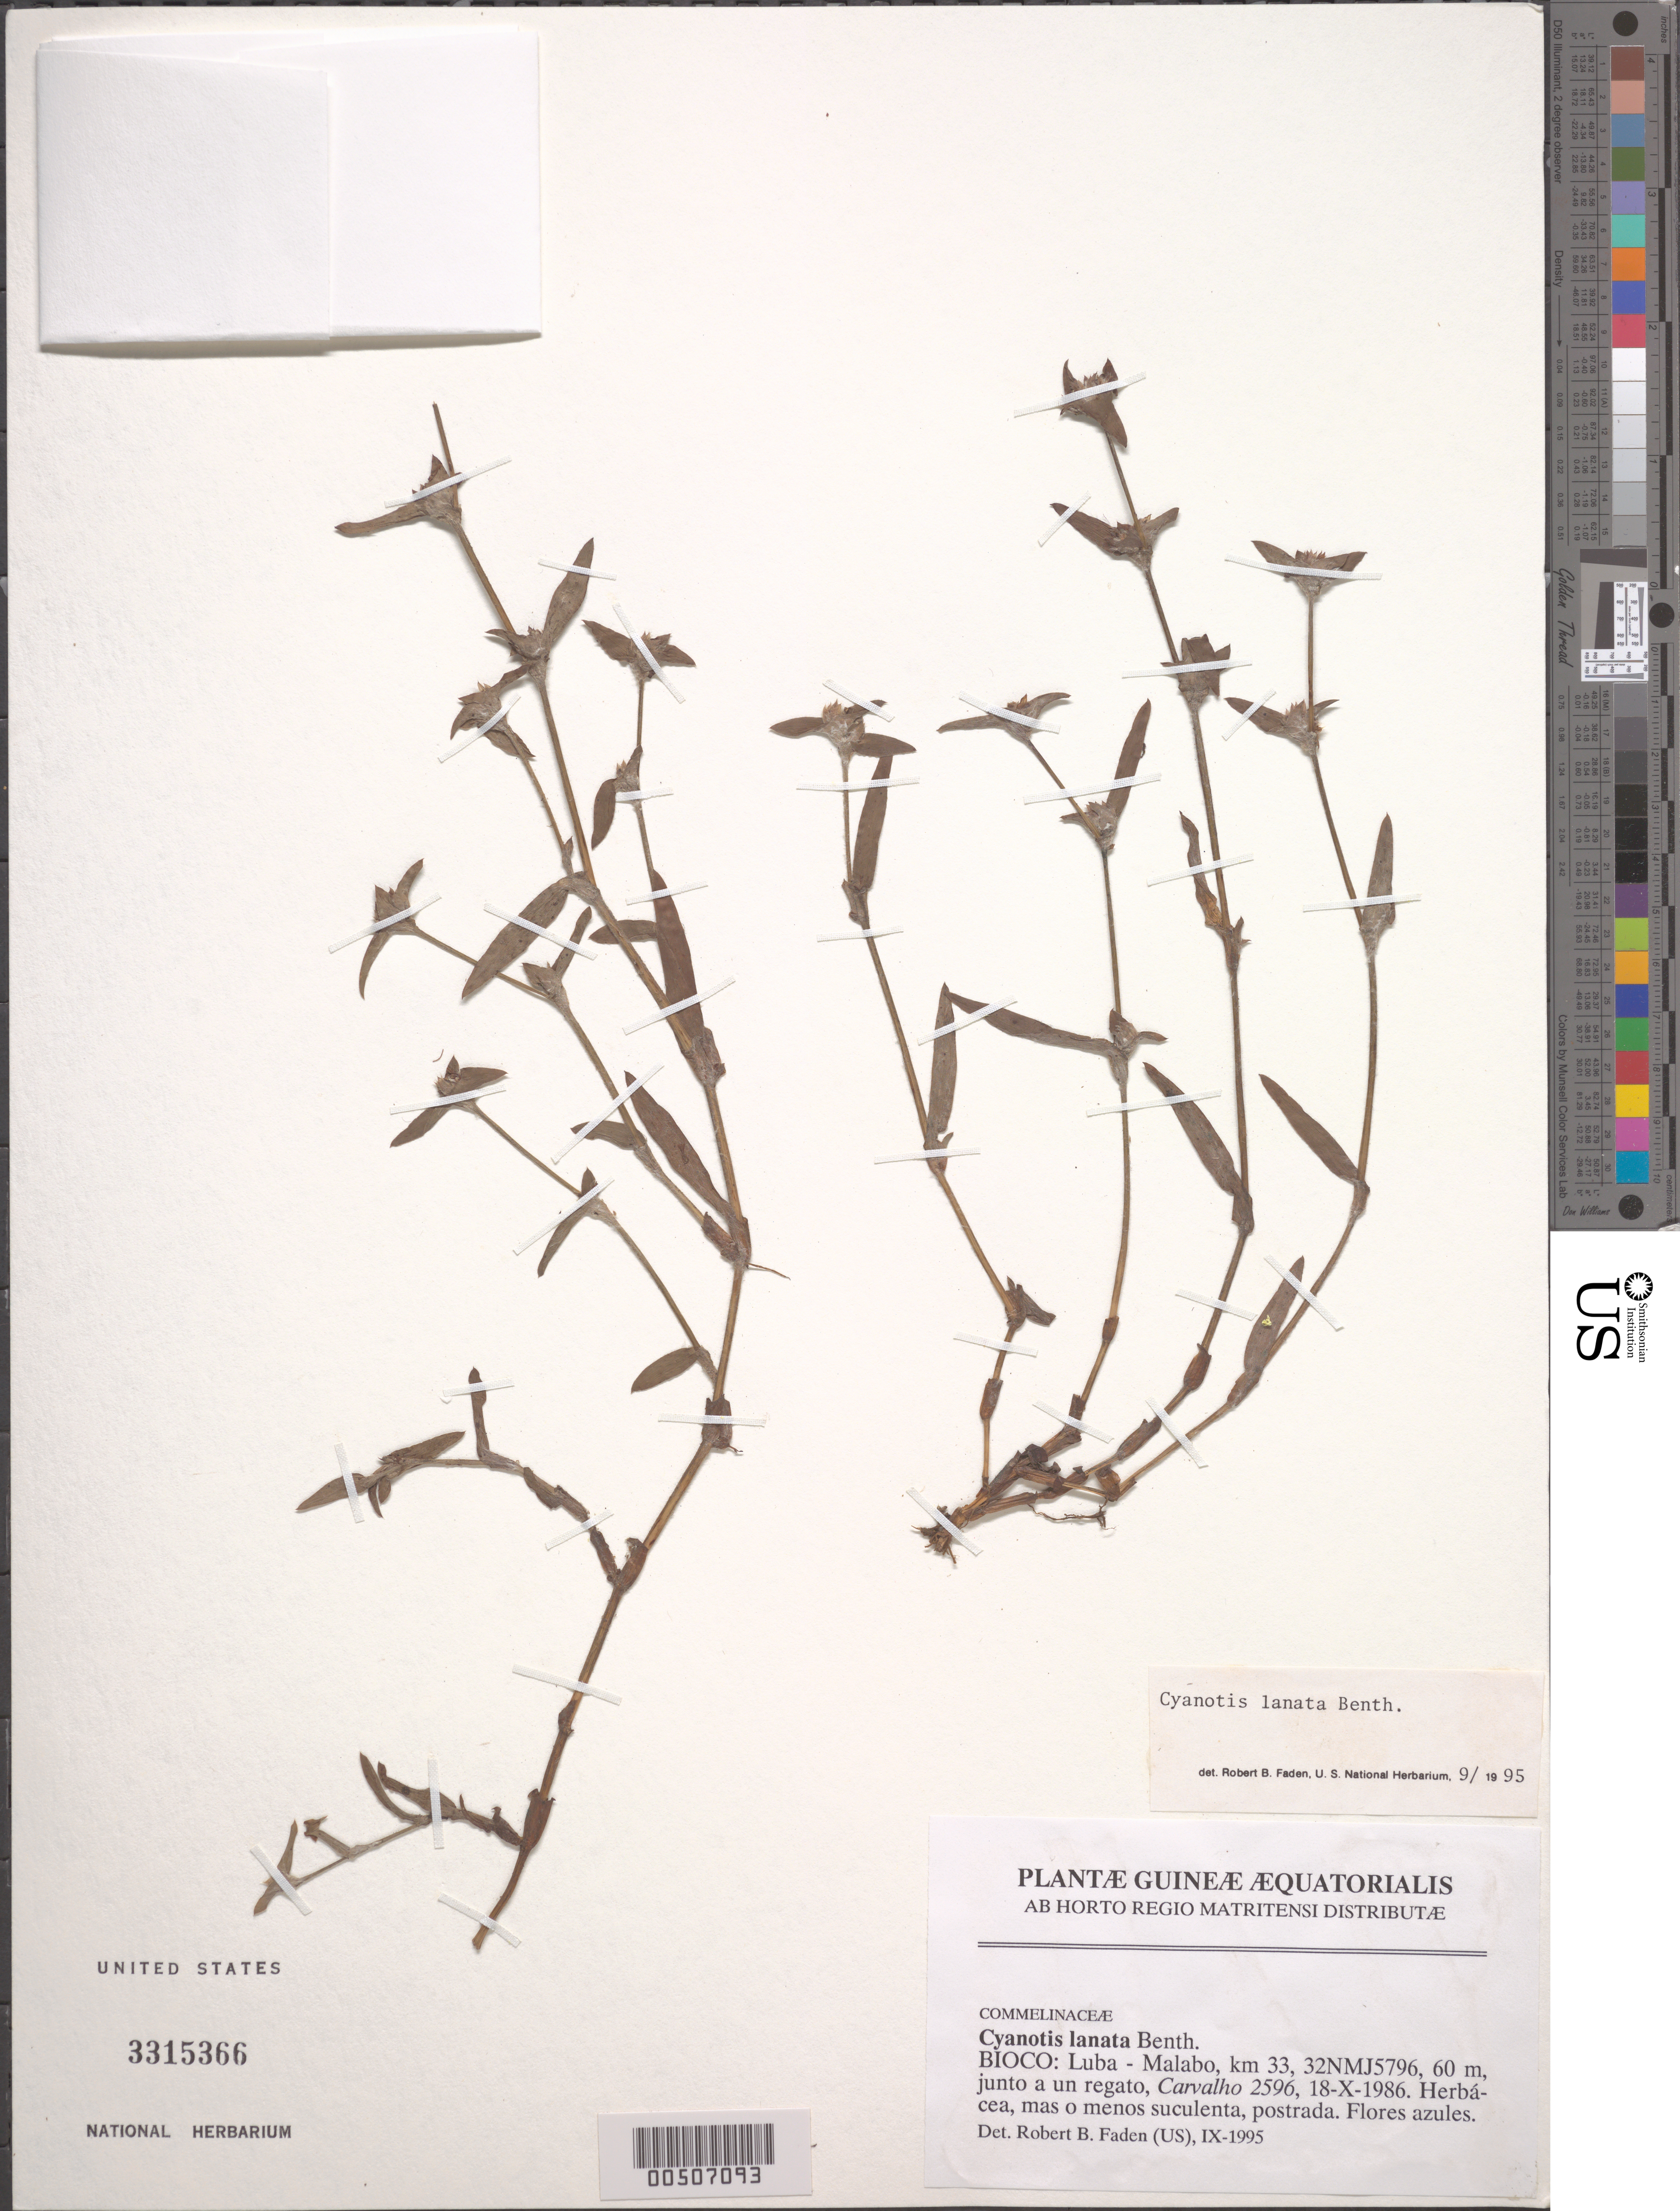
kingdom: Plantae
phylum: Tracheophyta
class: Liliopsida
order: Commelinales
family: Commelinaceae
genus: Cyanotis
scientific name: Cyanotis lanata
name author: Benth.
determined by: Faden, Robert B., (US), Smithsonian Institution - National Museum of Natural History (UNITED STATES)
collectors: Carvalho, --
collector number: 2596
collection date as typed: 18 Oct 1986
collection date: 1986-10-18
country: Equatorial Guinea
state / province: Bioko Norte / Bioko Sur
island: Bioko Island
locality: Luba - Malabo. [former Province of Fernando Pó (Bioko).]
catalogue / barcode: US 3315366